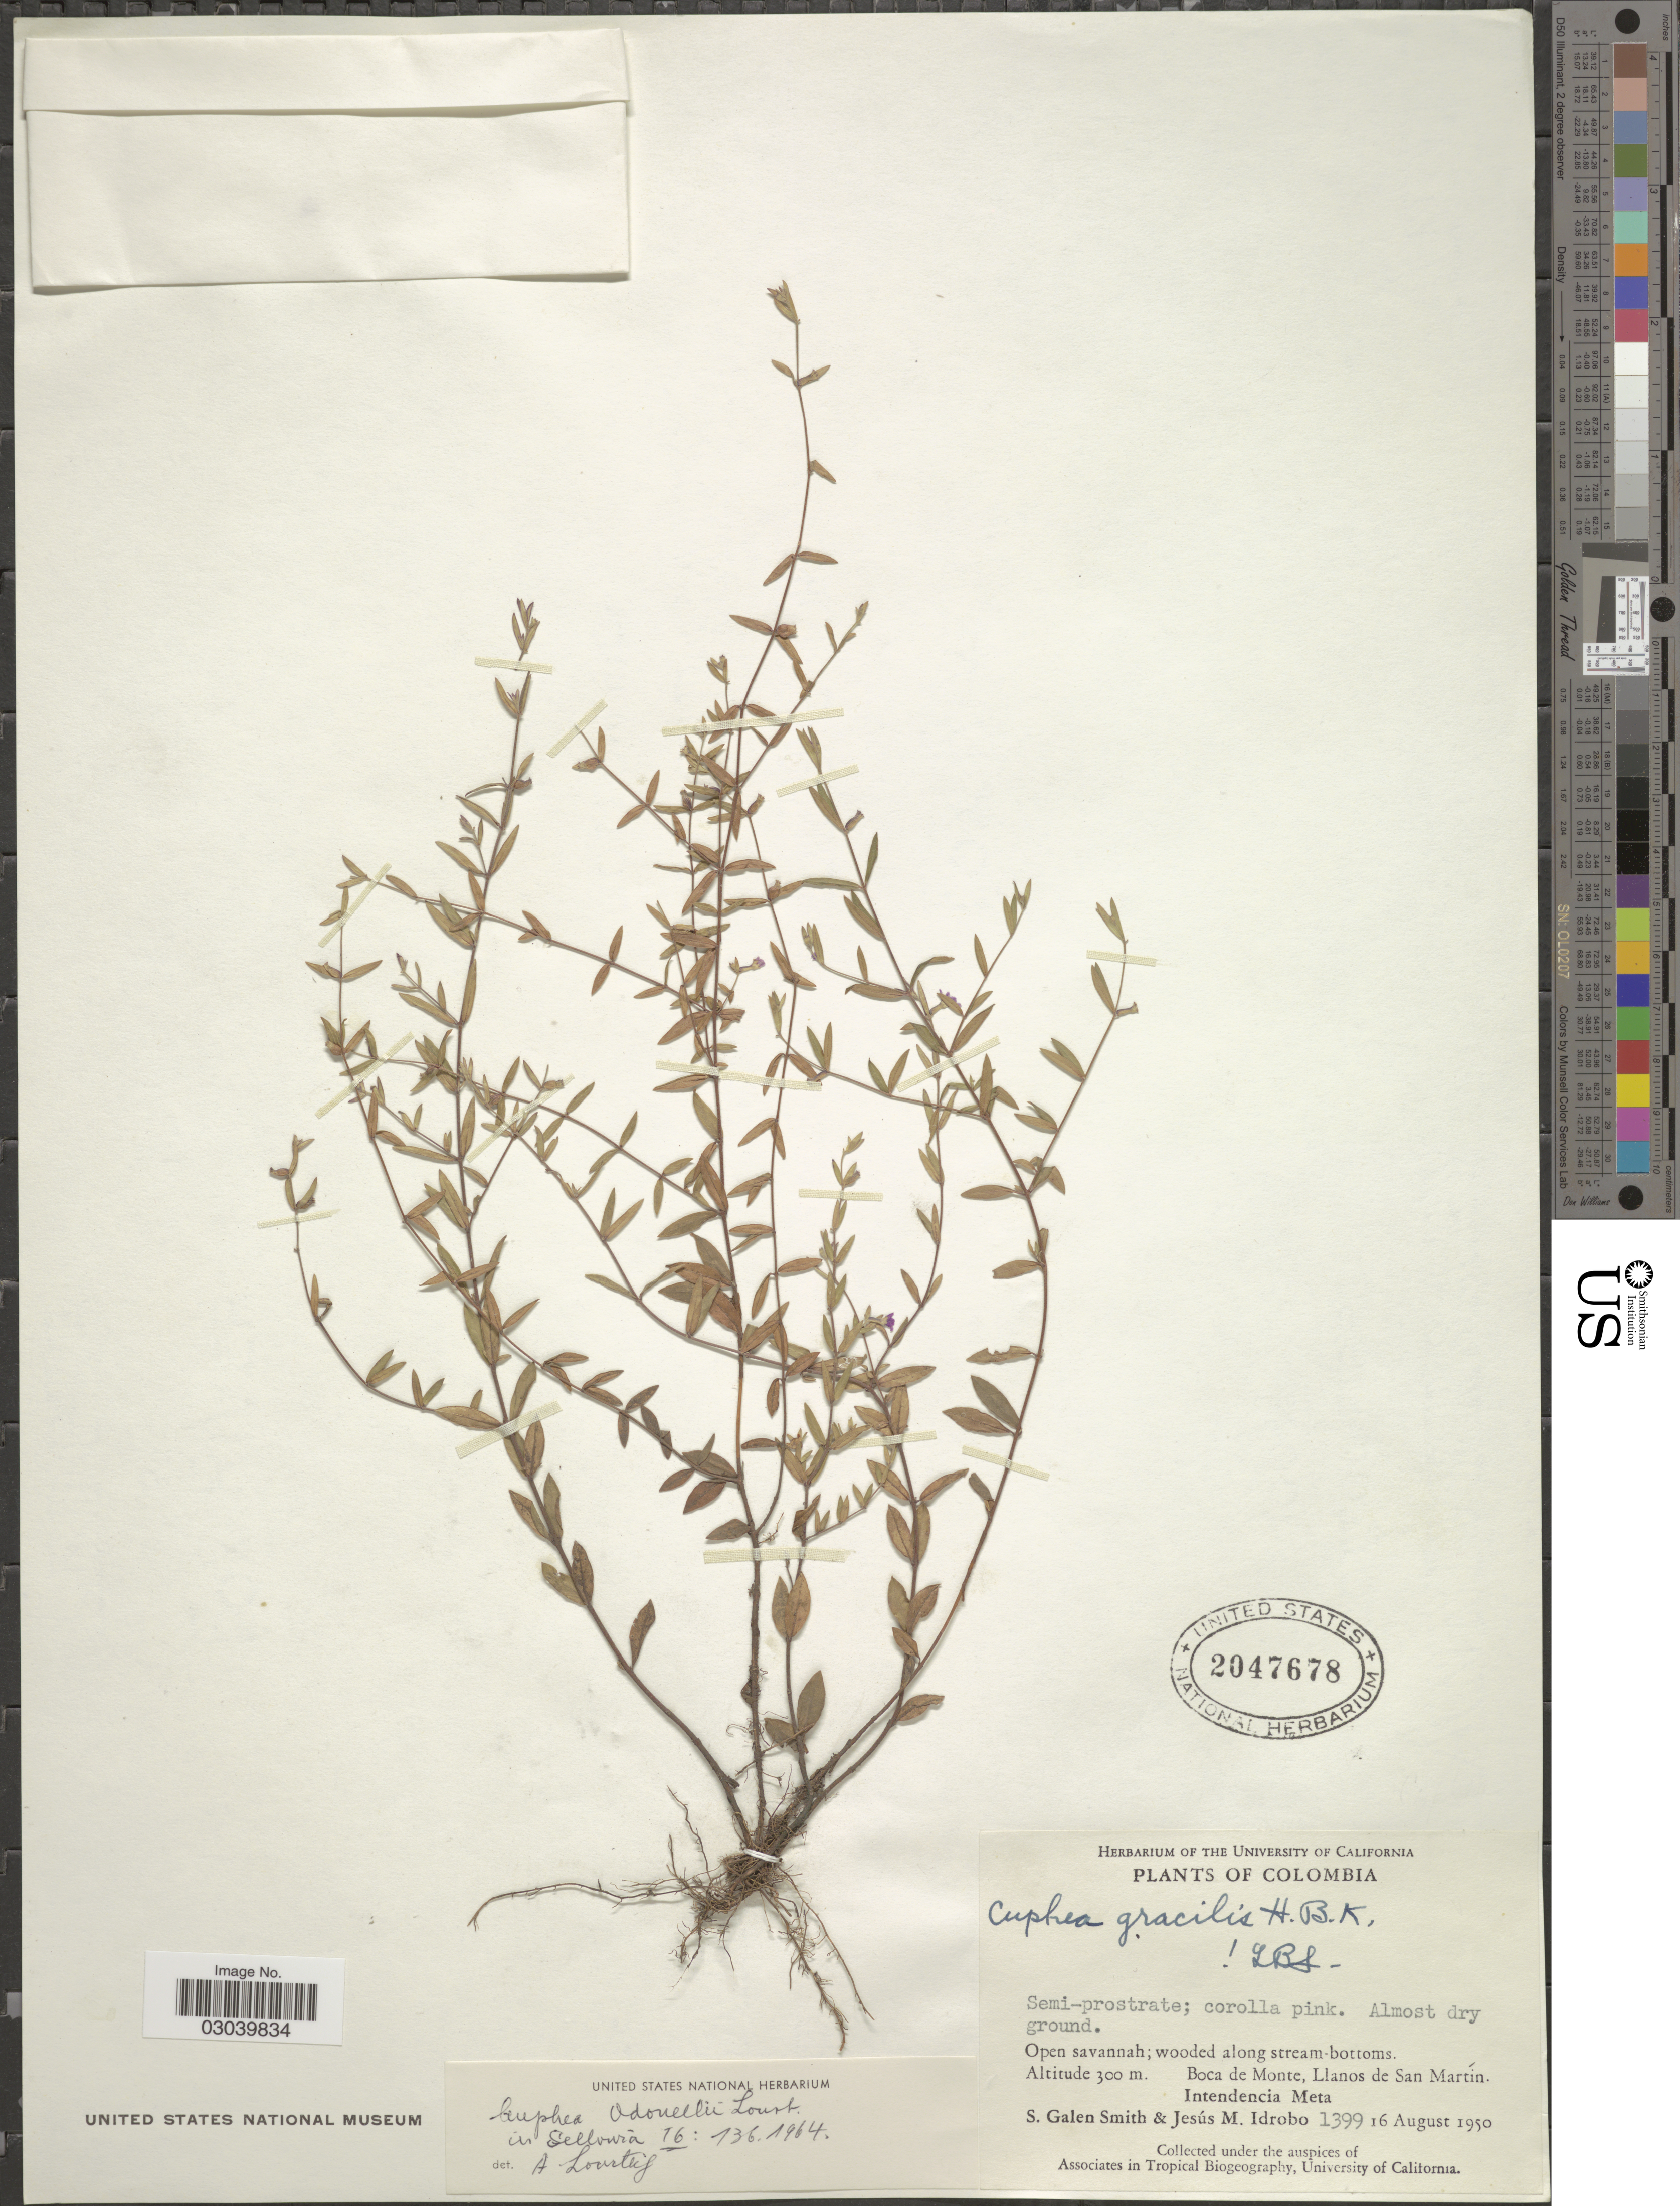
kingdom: Plantae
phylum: Tracheophyta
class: Magnoliopsida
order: Myrtales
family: Lythraceae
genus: Cuphea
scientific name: Cuphea odonellii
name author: Lourteig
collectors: S. G. Smith & J. M. Idrobo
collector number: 1399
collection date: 1950-08-16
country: Colombia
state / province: Meta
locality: Boca de Monte, Llanos de San Martín, Intendencia Meta.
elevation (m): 300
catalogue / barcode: US 2047678